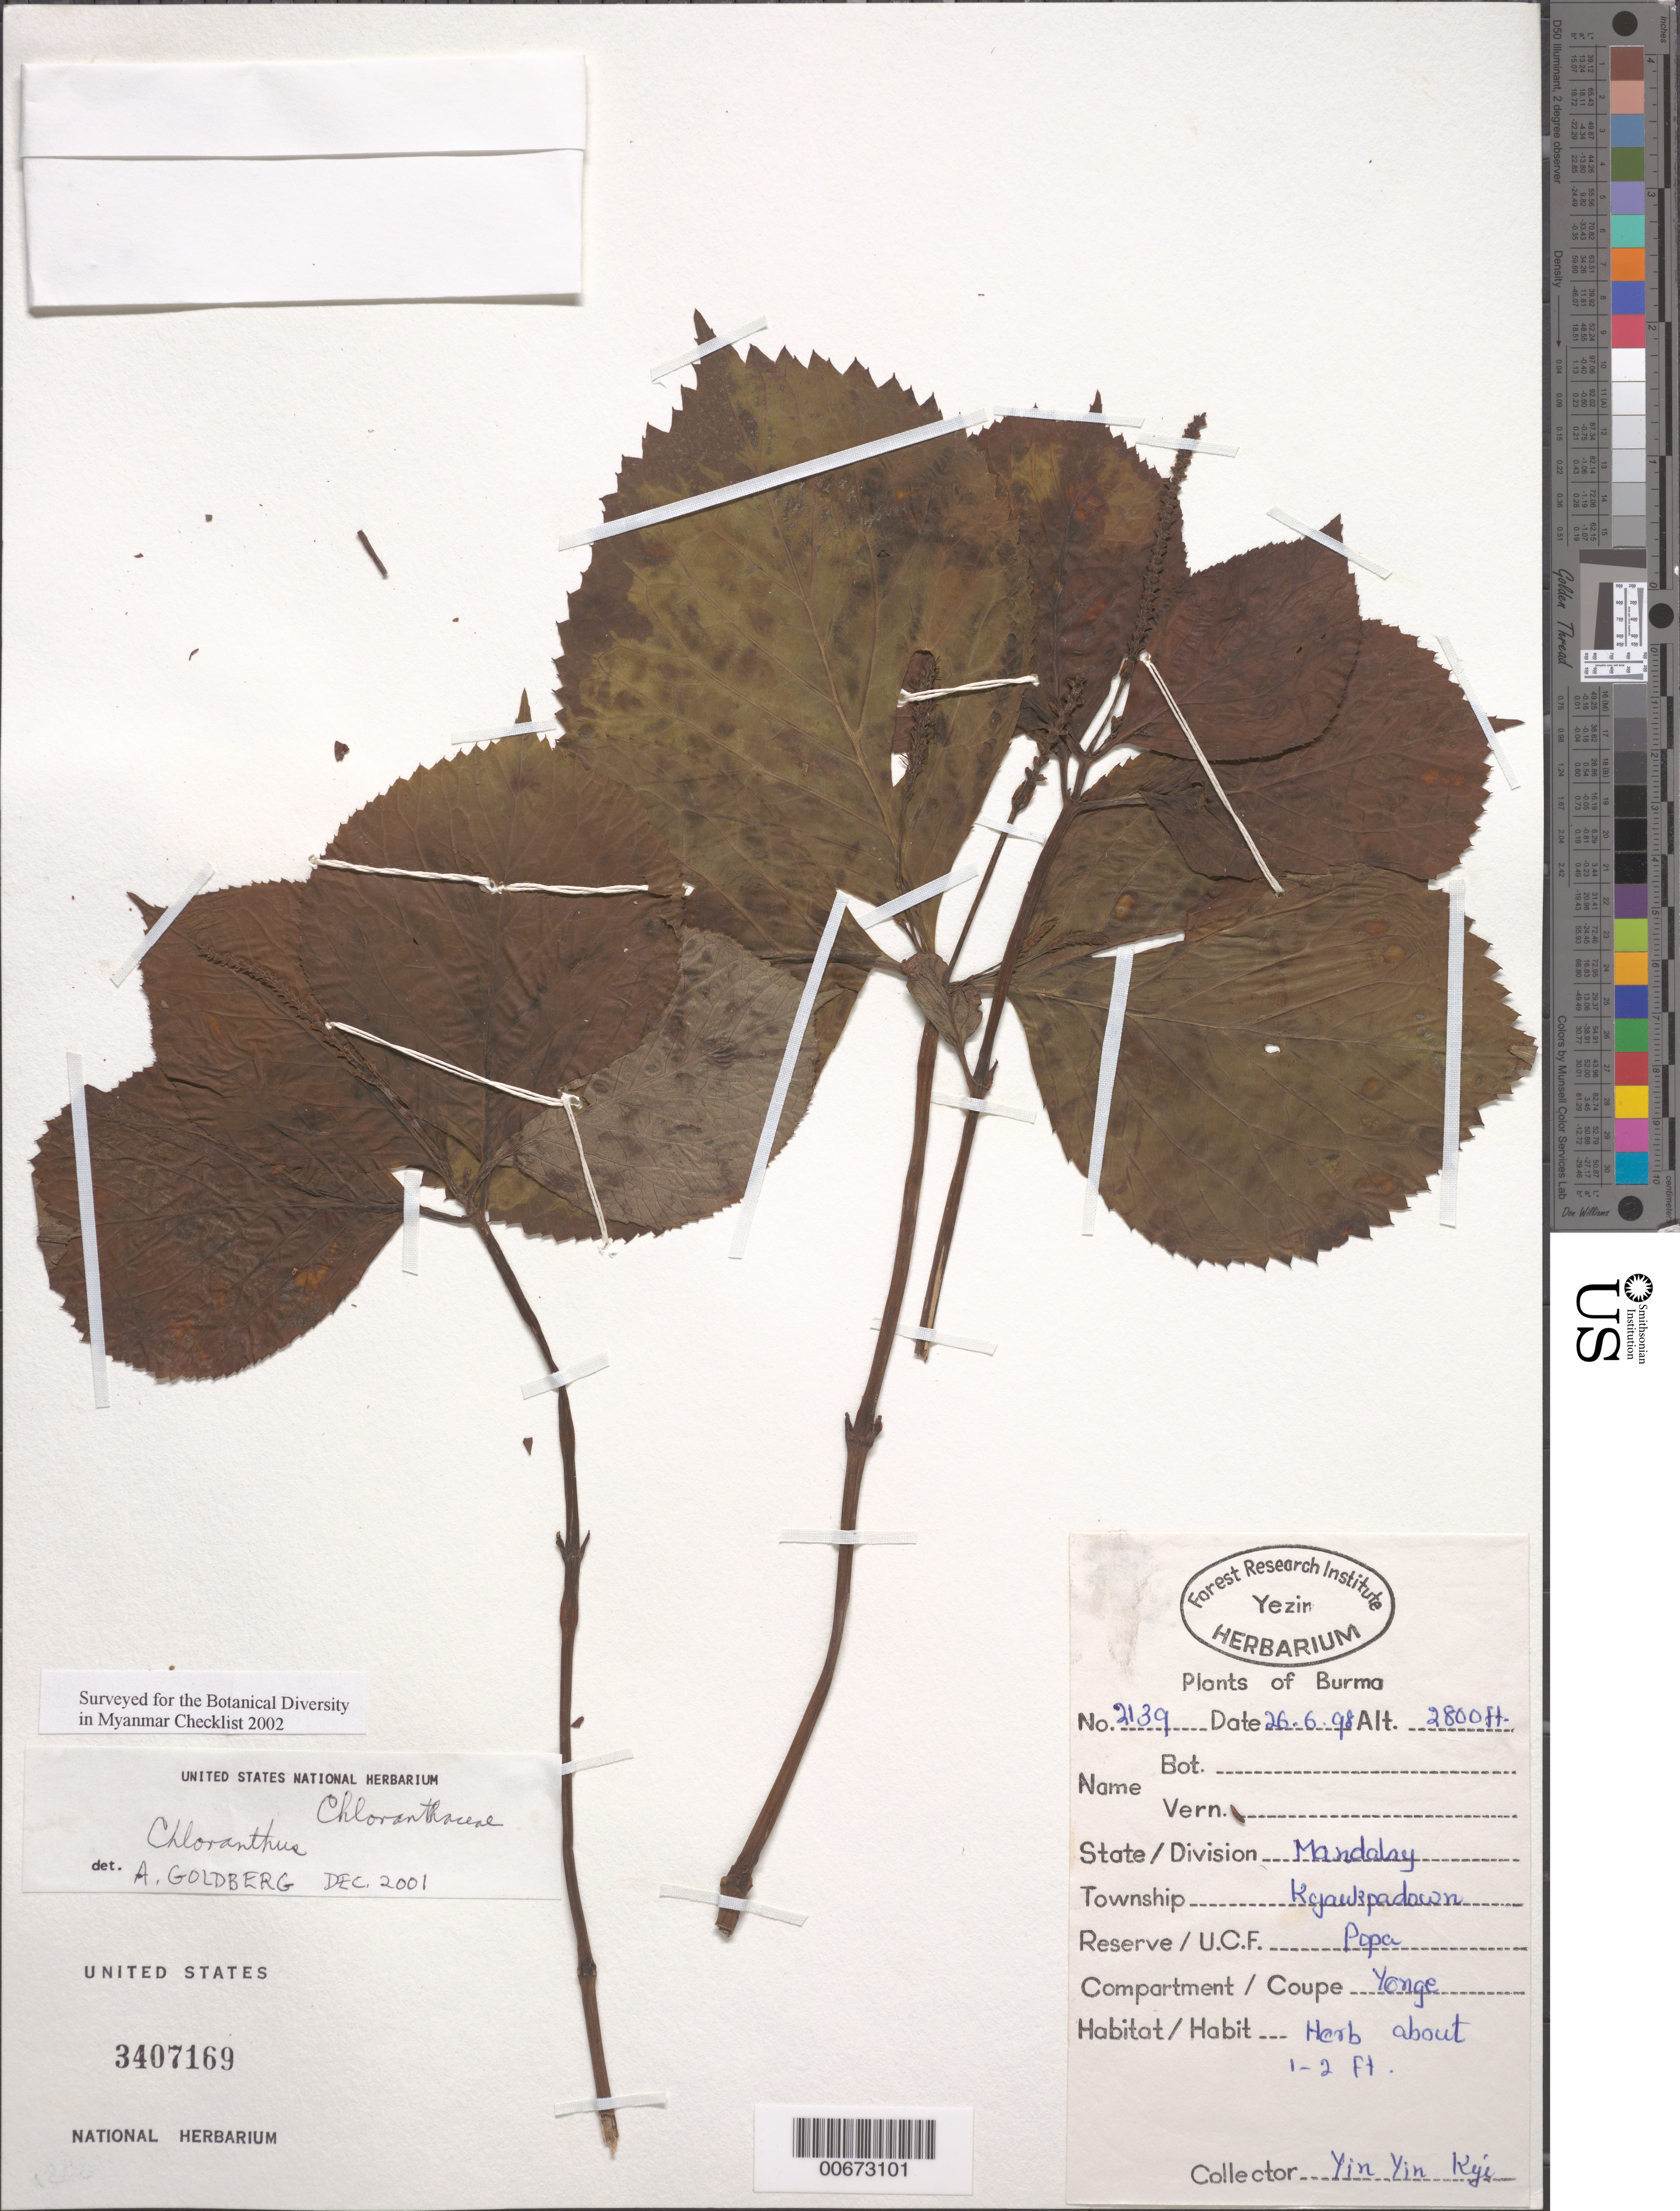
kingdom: Plantae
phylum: Tracheophyta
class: Magnoliopsida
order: Chloranthales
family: Chloranthaceae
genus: Chloranthus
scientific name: Chloranthus sp.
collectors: Y. C. Yang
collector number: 2139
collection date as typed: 26 Jun 1998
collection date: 1998-06-26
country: Myanmar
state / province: Mandalay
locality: Kyaukpdown, Mt. Popa, Yenge.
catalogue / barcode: US 3407169